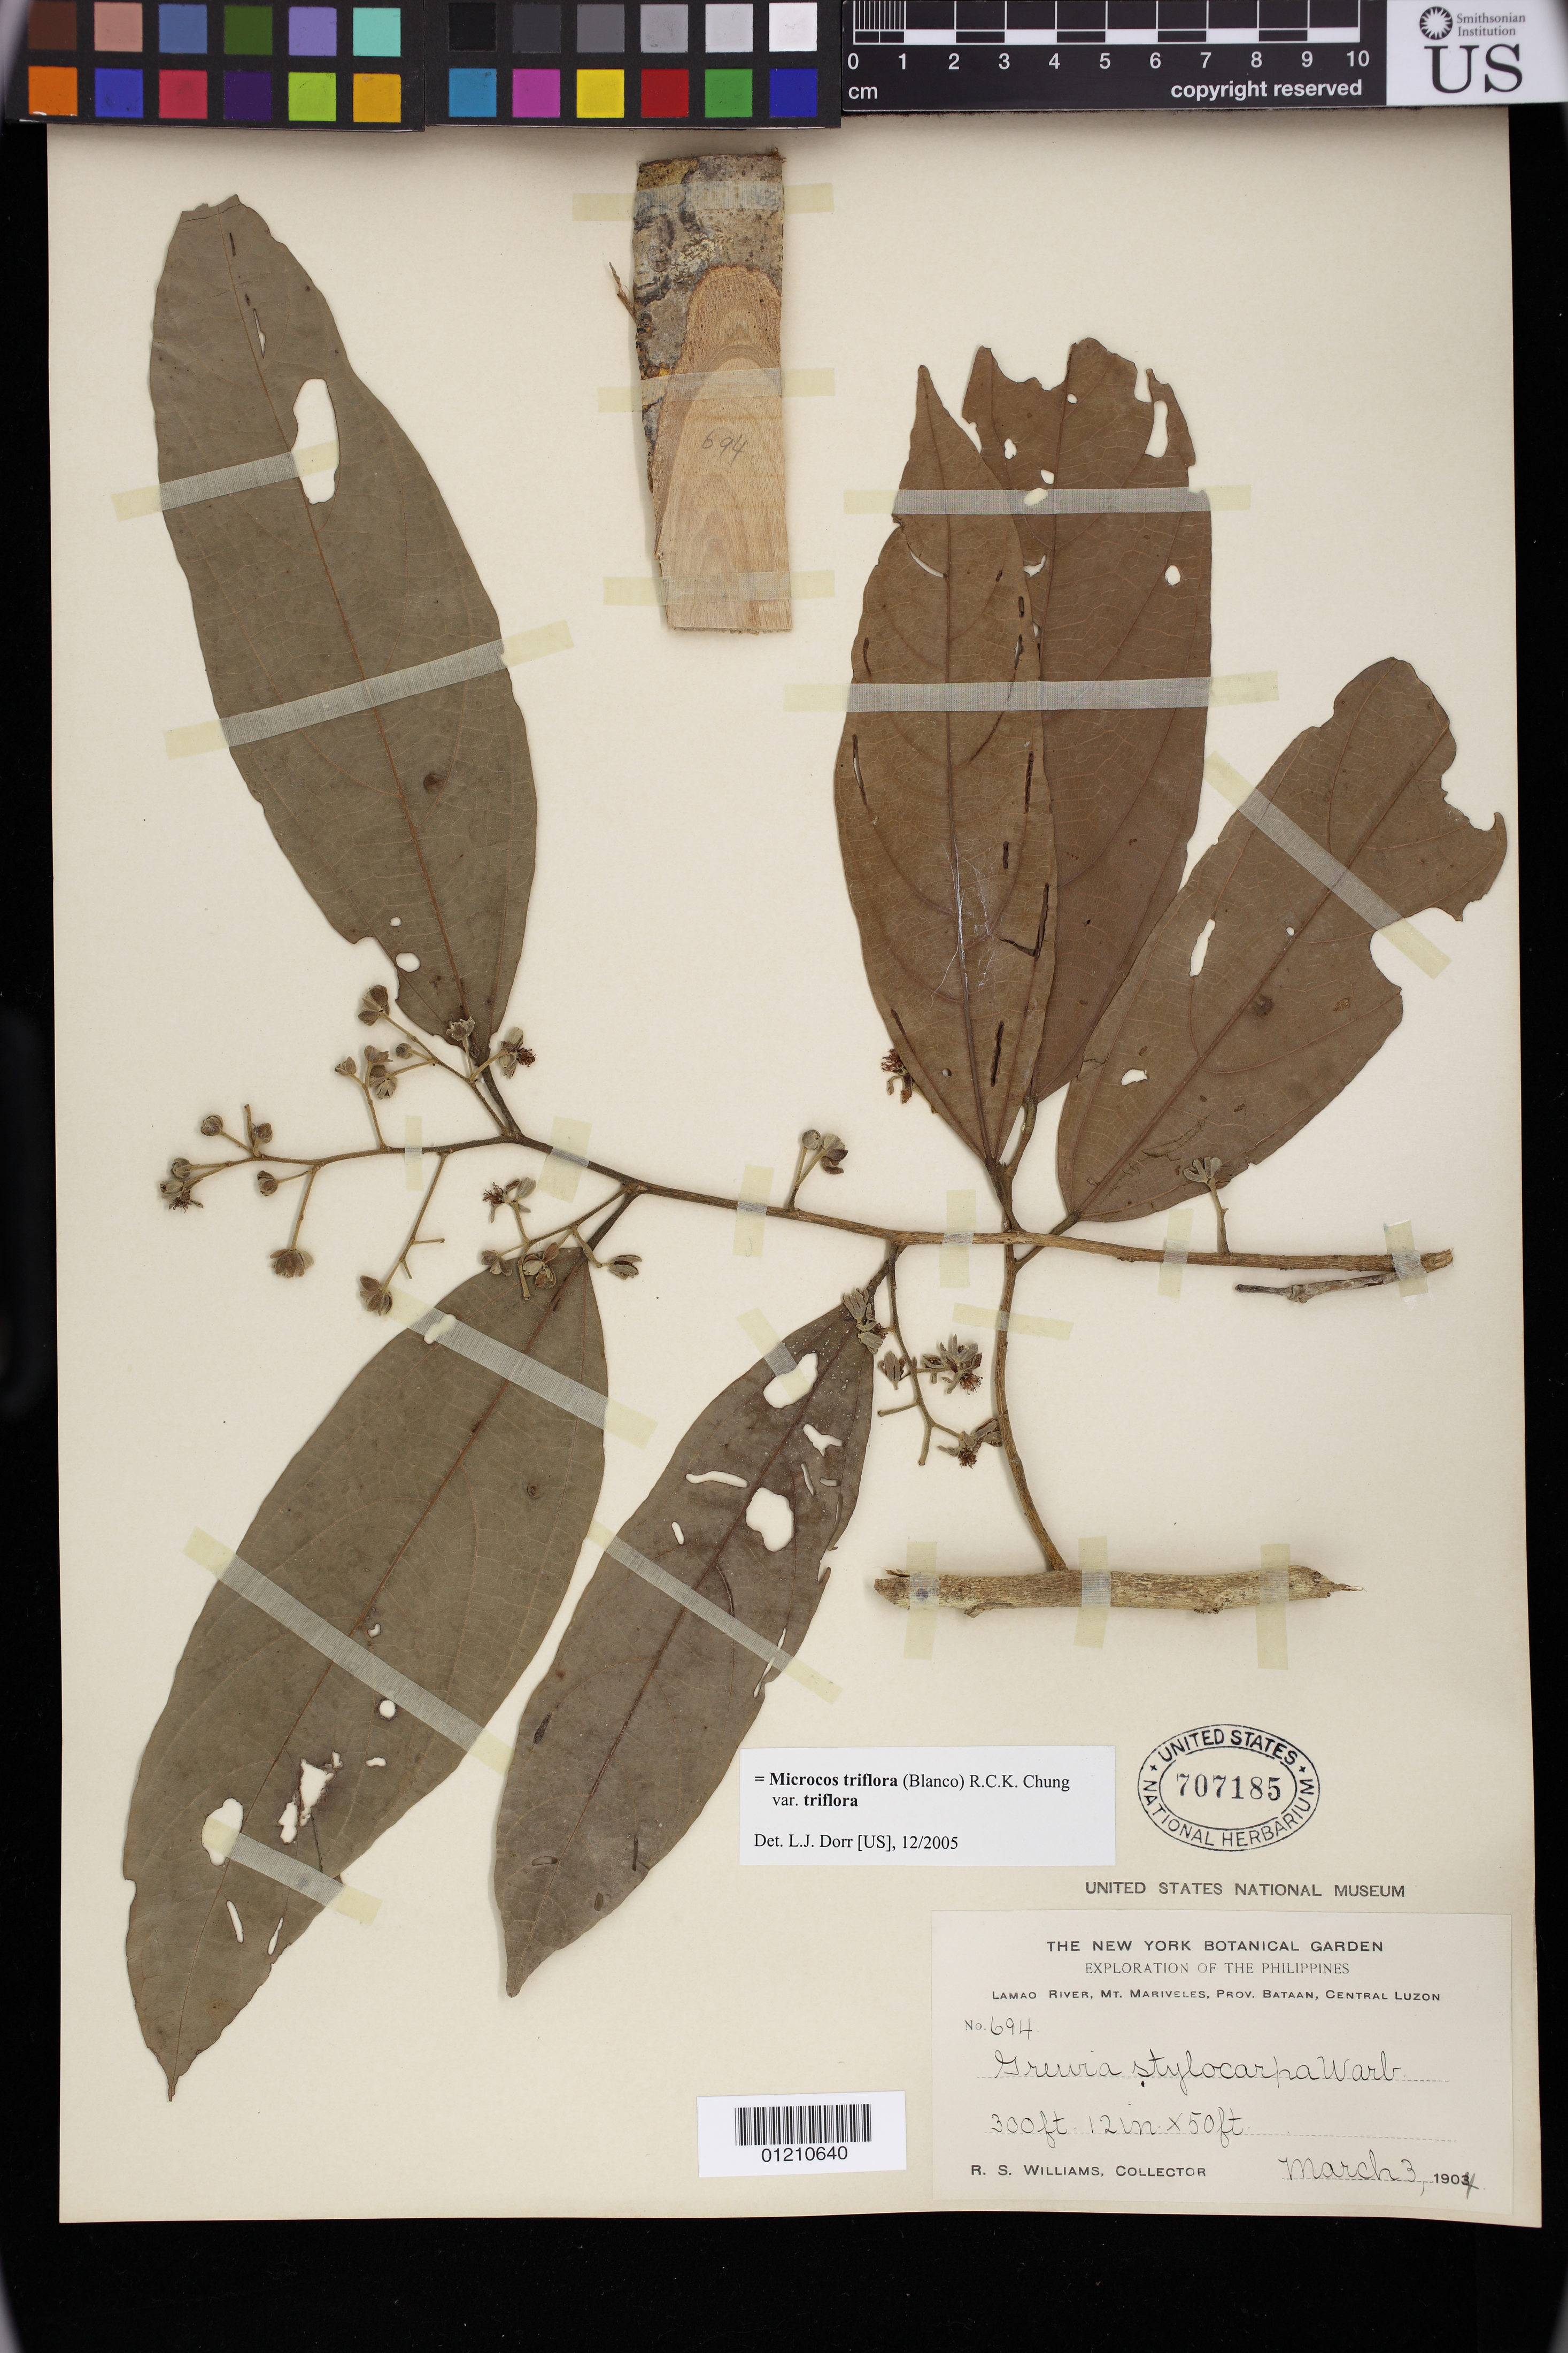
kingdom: Plantae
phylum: Tracheophyta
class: Magnoliopsida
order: Malvales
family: Malvaceae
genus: Microcos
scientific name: Microcos triflora var. triflora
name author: (Blanco) R.C.K. Chung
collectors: R. S. Williams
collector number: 694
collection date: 1904-03-03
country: Philippines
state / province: Central Luzon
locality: Lamao River, Mt. Mariveles, Province of Bataan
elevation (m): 91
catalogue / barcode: US 707185